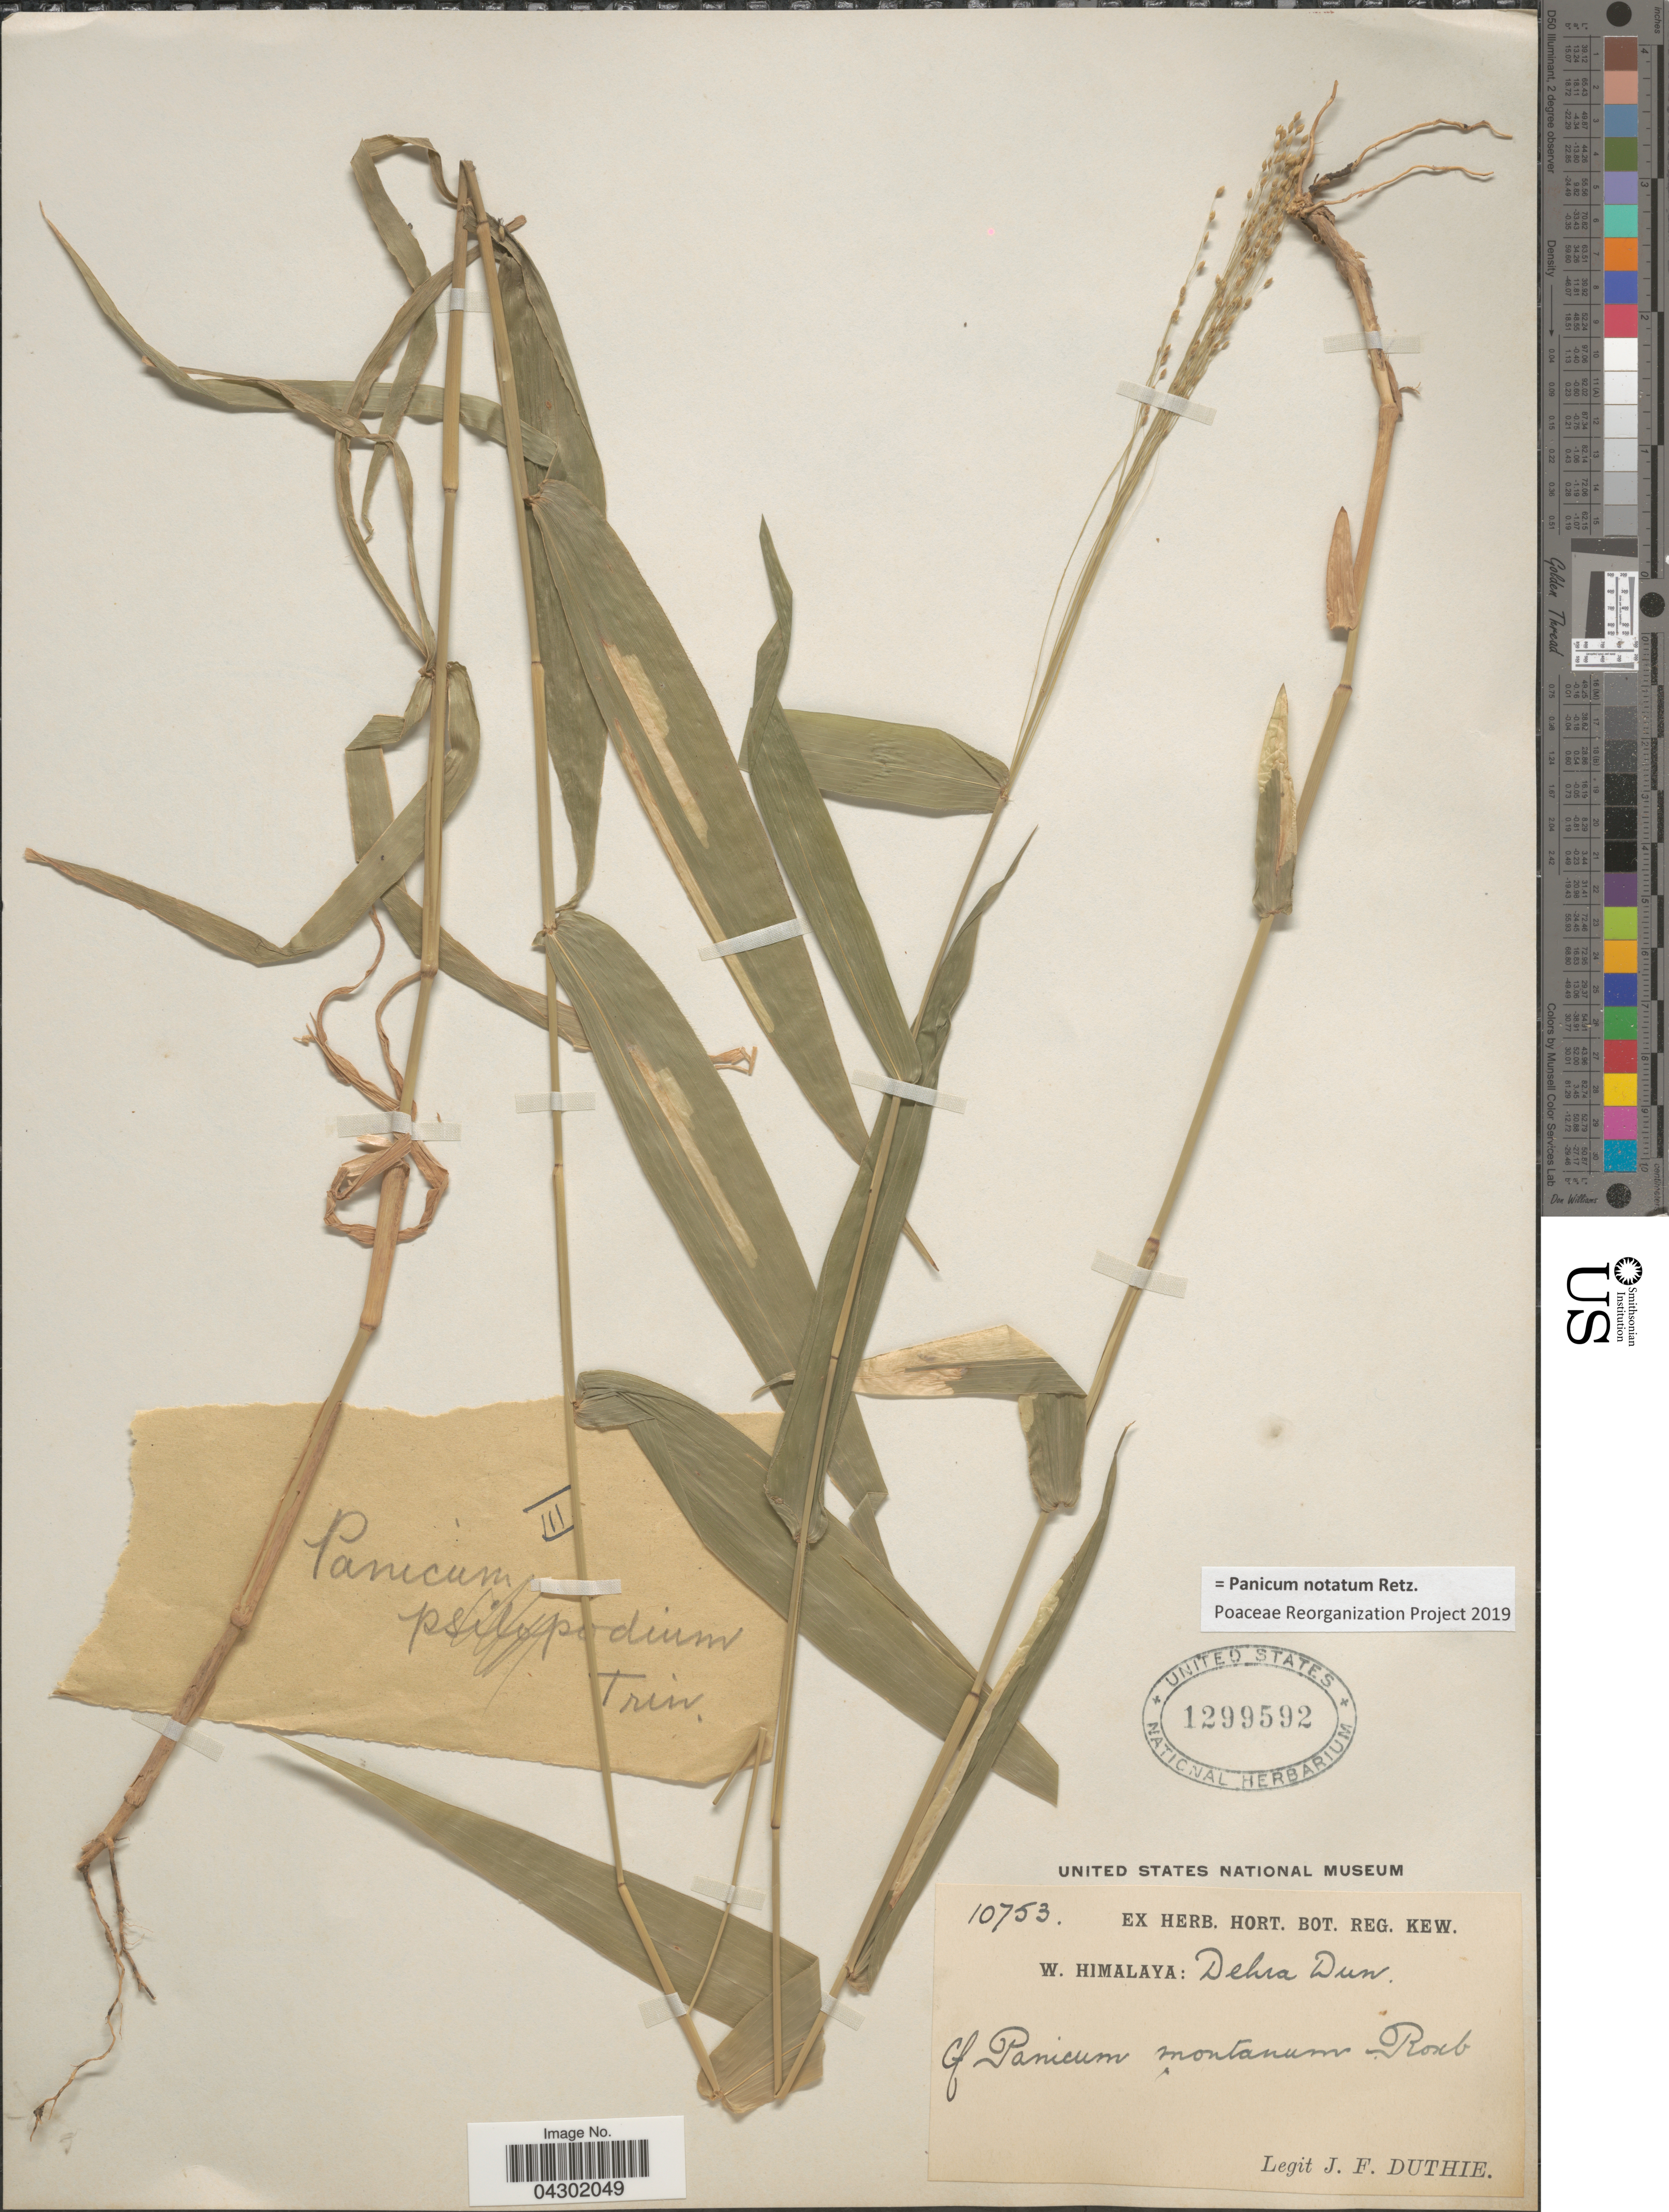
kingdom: Plantae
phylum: Tracheophyta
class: Liliopsida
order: Poales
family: Poaceae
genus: Panicum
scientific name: Panicum notatum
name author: Retz.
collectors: J. F. Duthie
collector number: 10753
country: India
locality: W. Himalaya: Dehra Dun.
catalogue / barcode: US 1299592